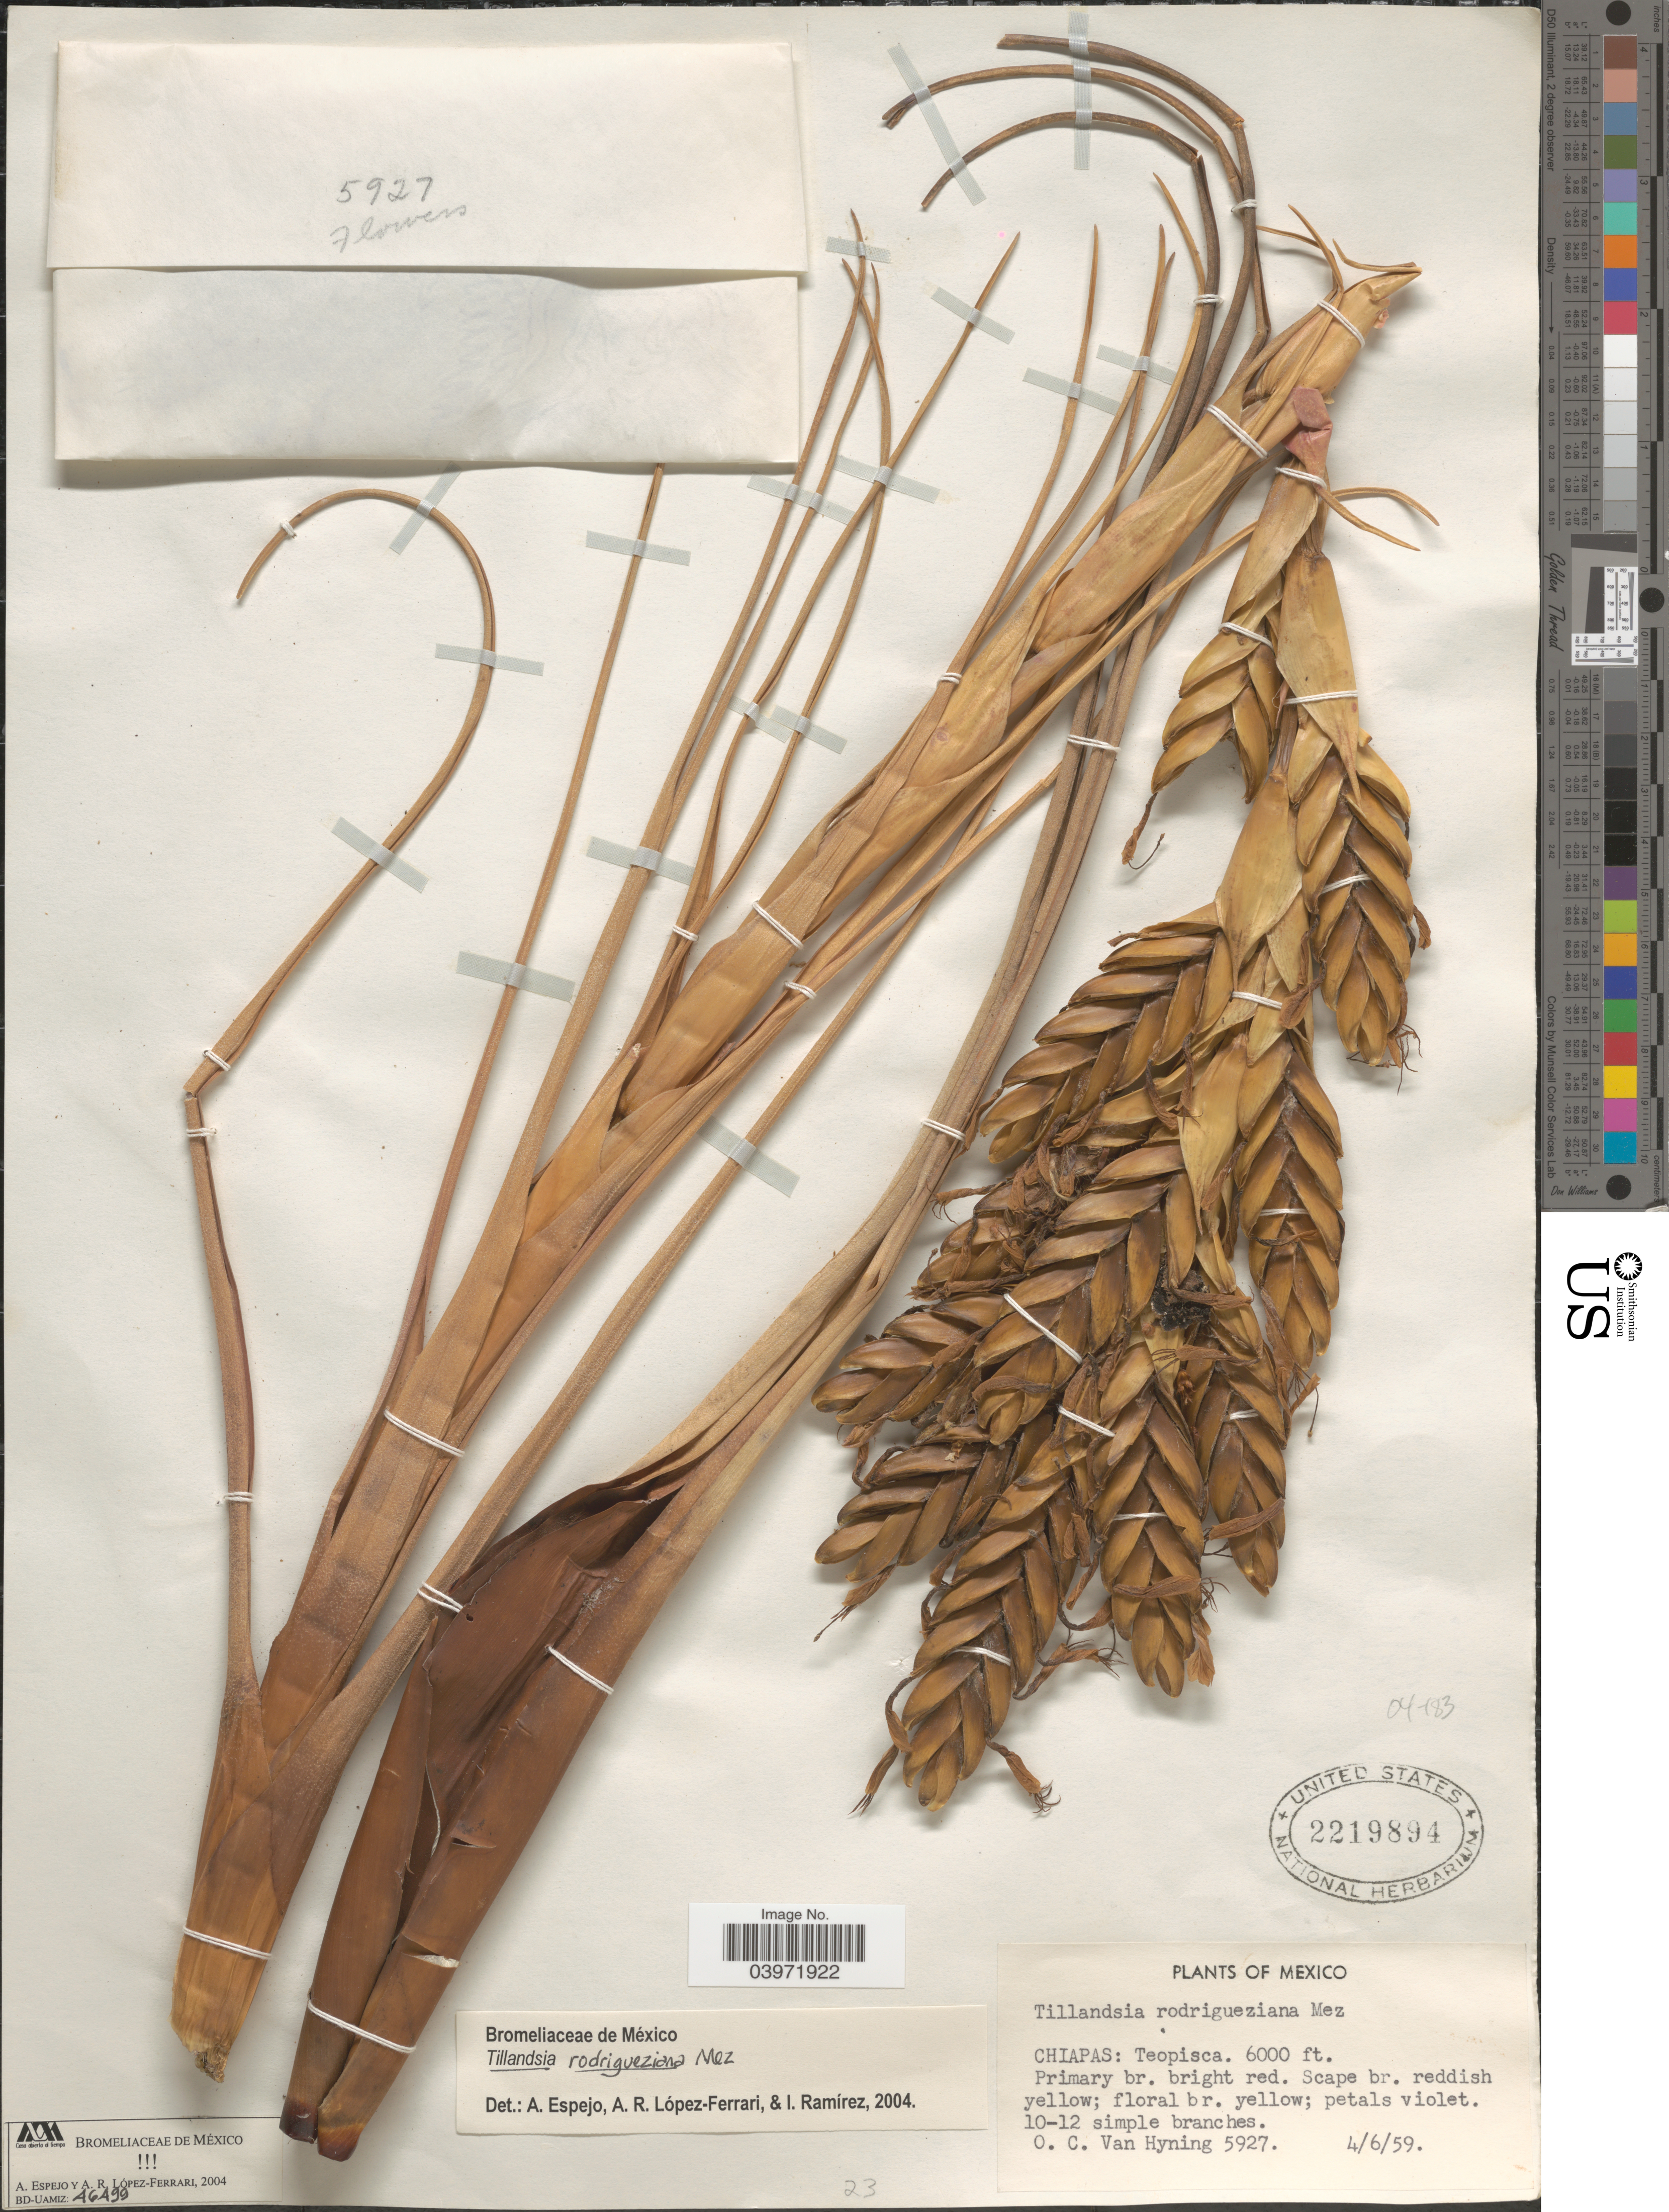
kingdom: Plantae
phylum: Tracheophyta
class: Liliopsida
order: Poales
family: Bromeliaceae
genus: Tillandsia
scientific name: Tillandsia rodrigueziana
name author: Mez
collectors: O. Van Hyning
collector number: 5927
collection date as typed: Transcribed d/m/y: 4/6/59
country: Mexico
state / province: Chiapas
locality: Teopisca.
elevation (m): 1829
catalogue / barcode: US 2219894